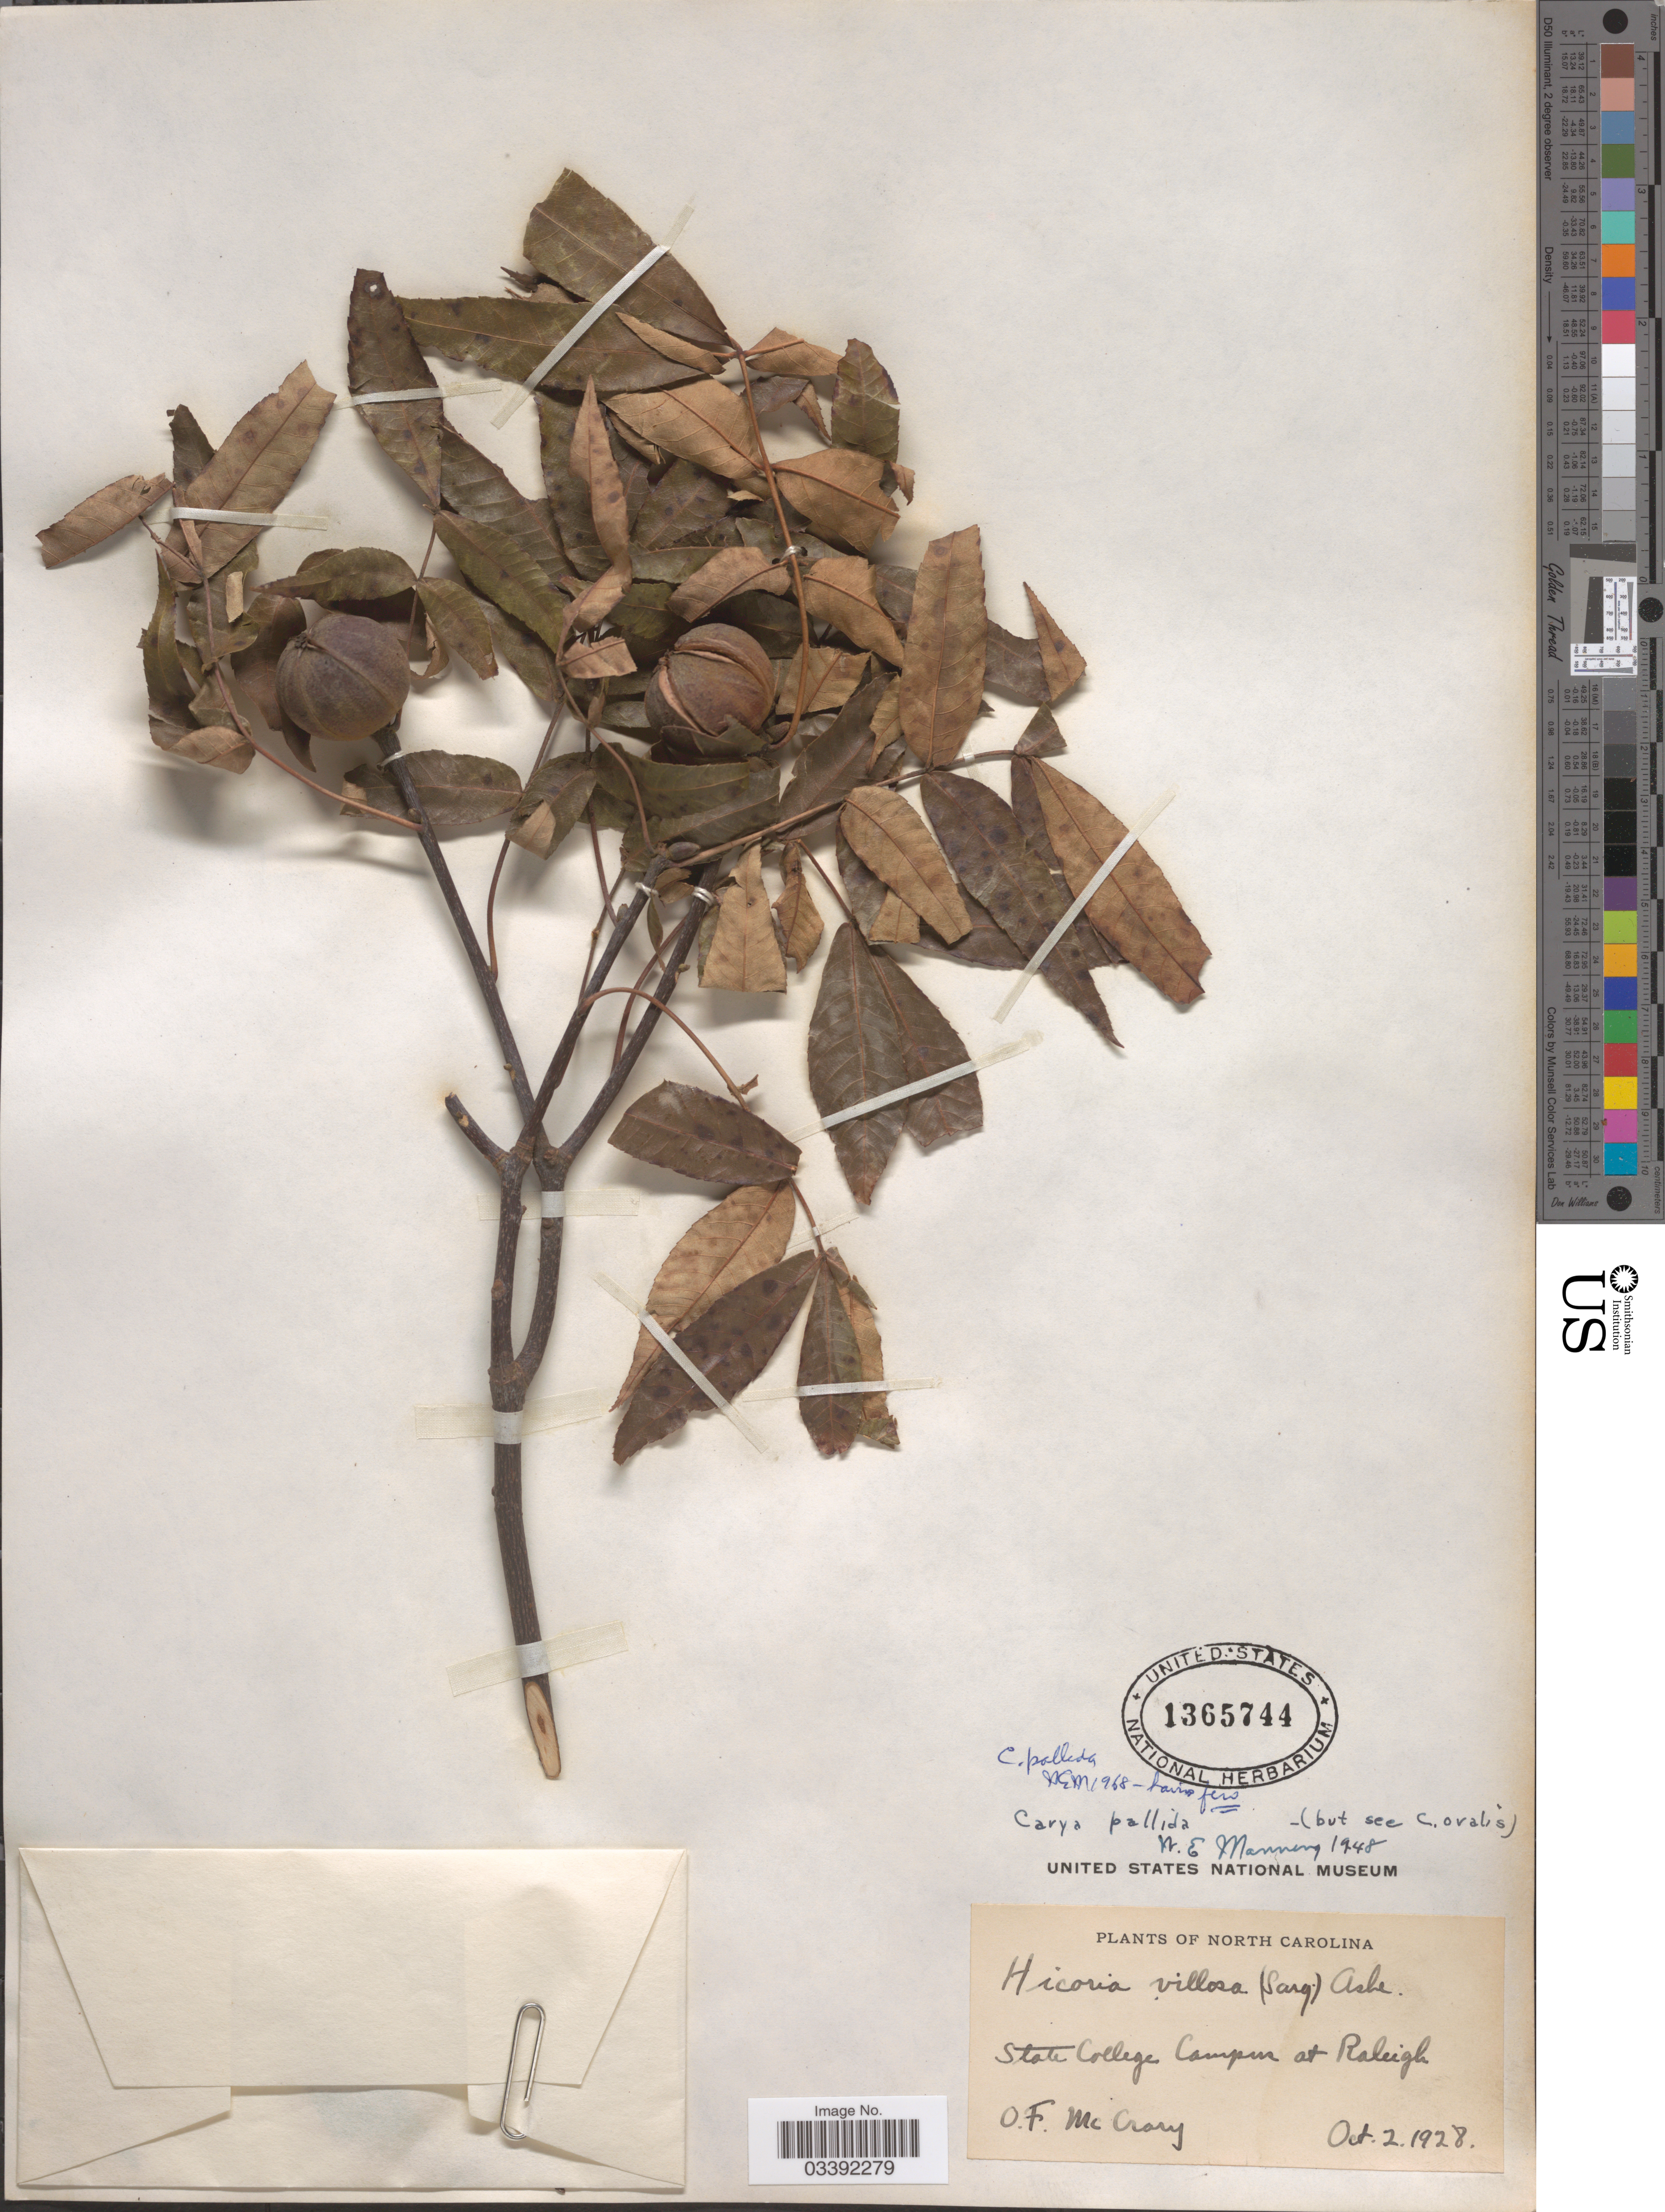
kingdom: Plantae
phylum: Tracheophyta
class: Magnoliopsida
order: Fagales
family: Juglandaceae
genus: Carya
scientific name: Carya pallida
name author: (Ashe) Engl. & Graebner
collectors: O. McCrary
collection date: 1928-10-02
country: United States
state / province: North Carolina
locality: State College Campus at Raleigh.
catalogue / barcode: US 1365744